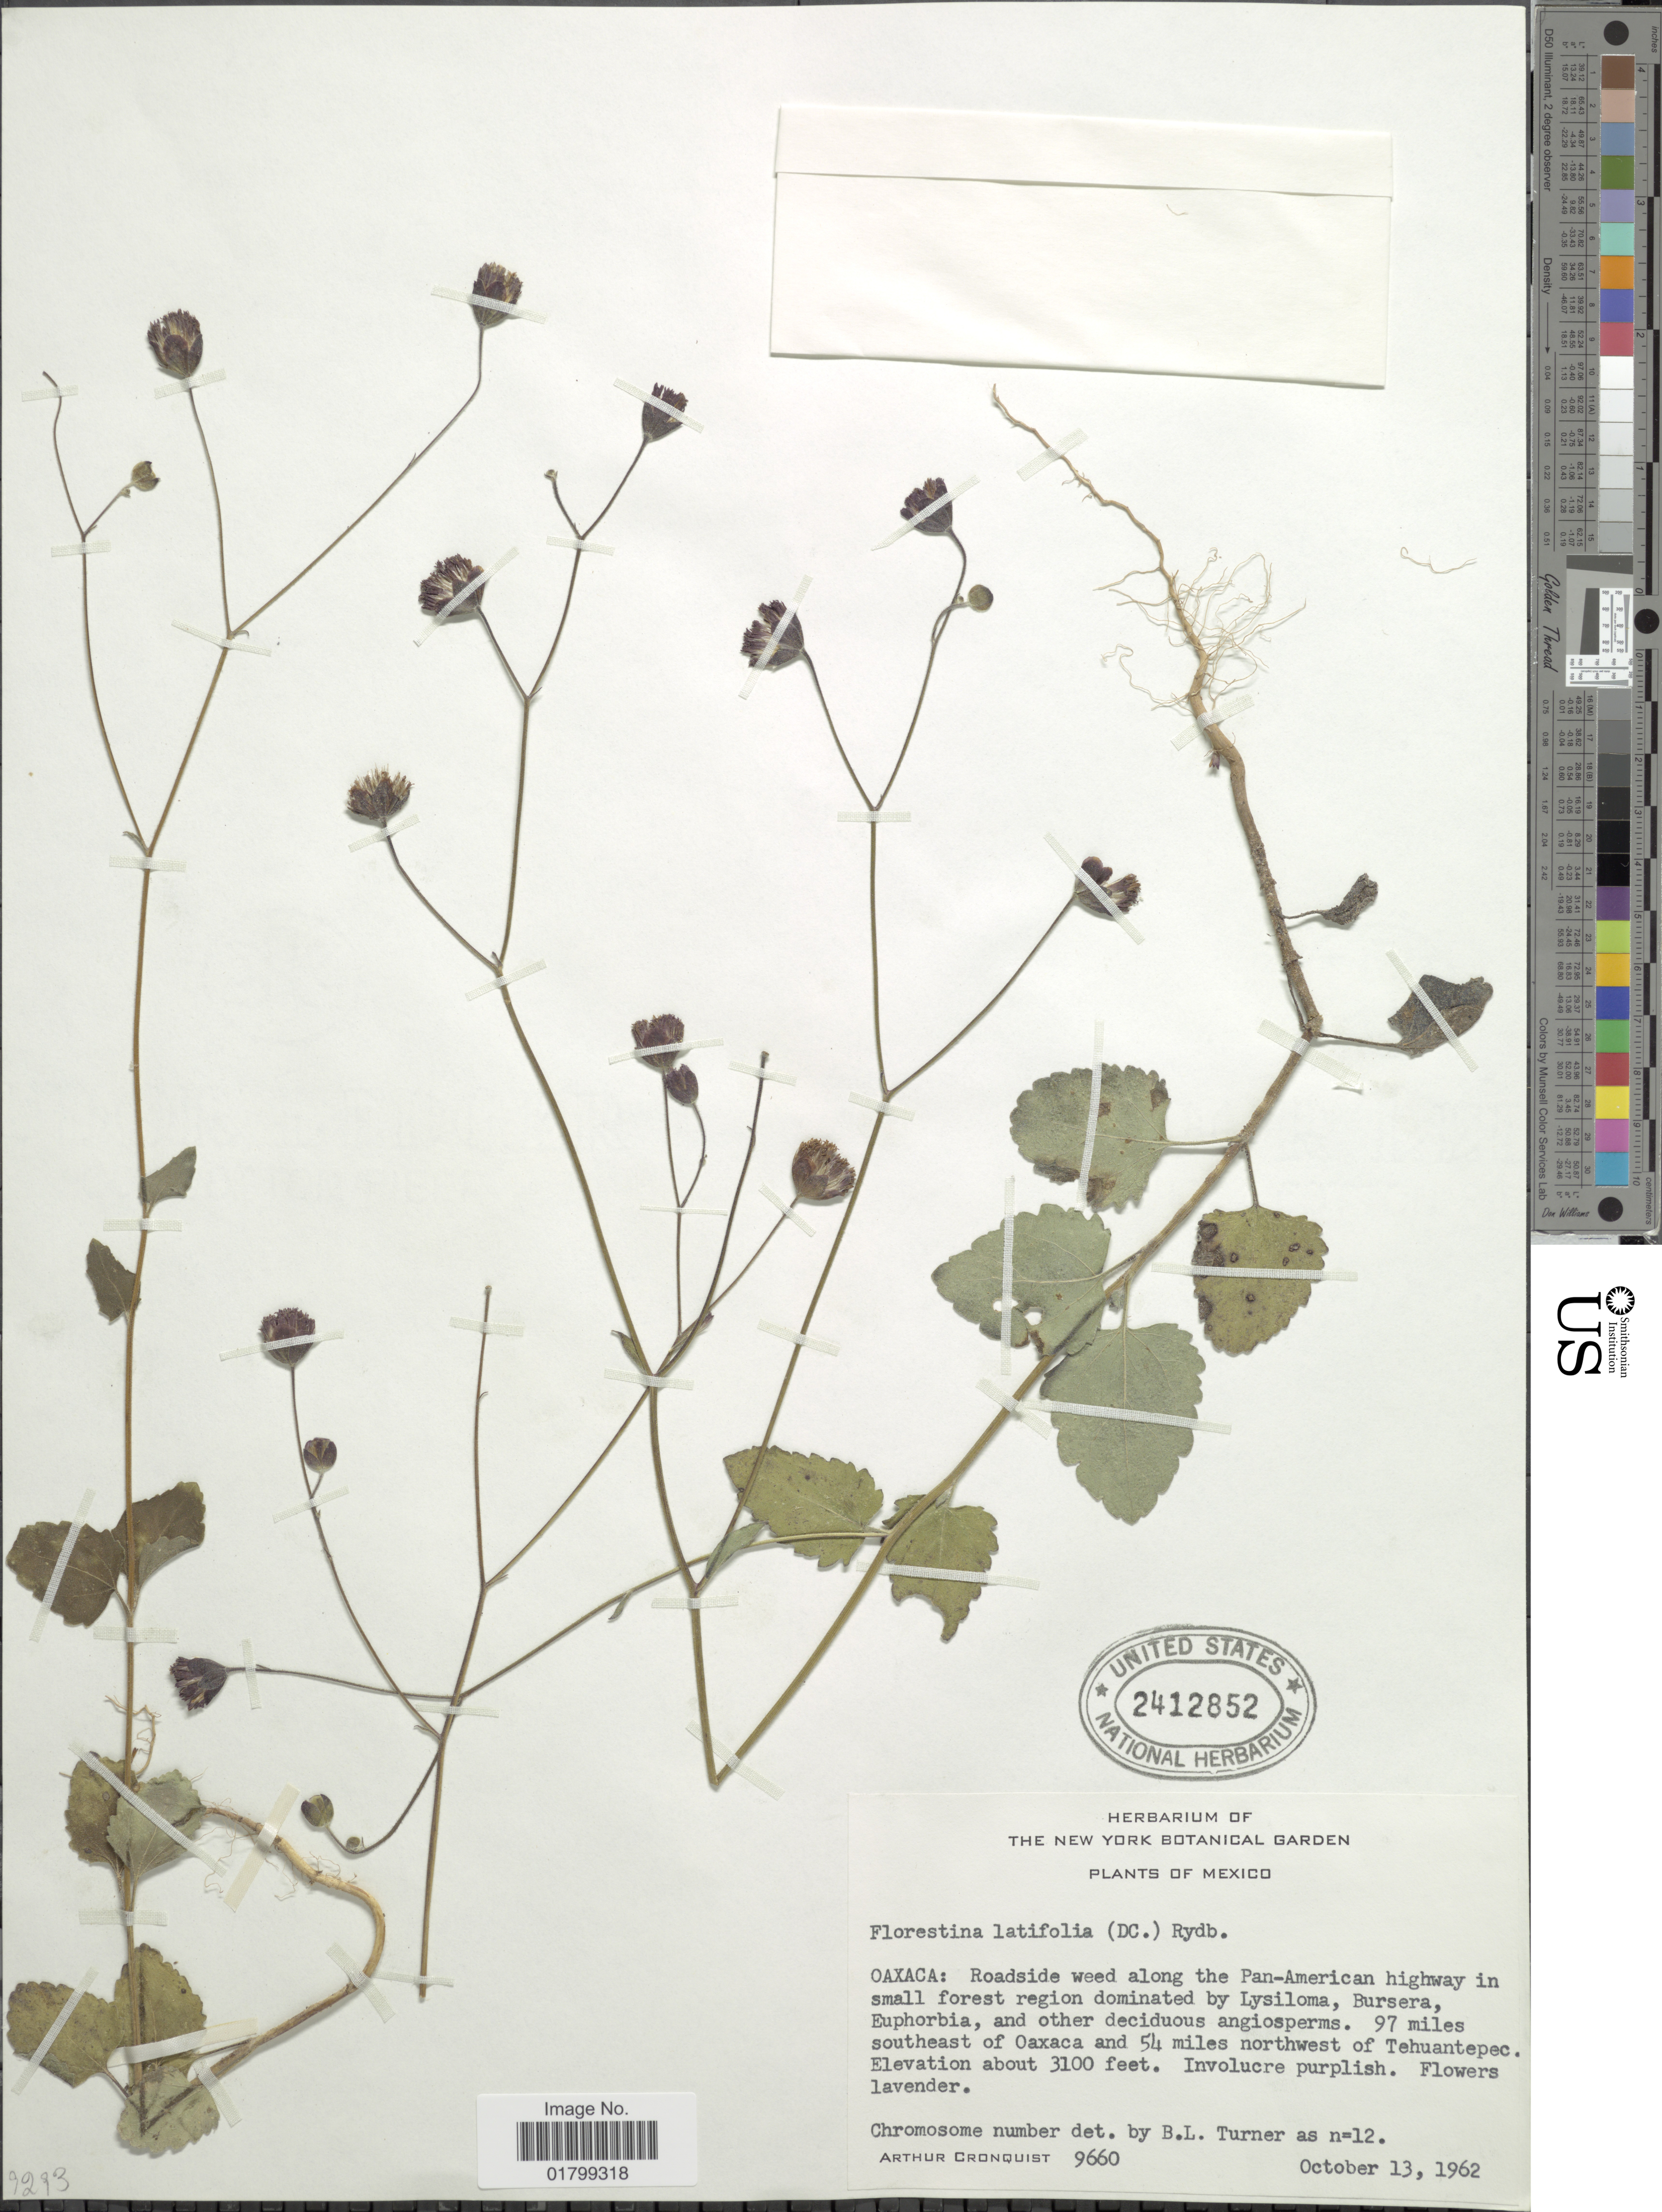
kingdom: Plantae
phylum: Tracheophyta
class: Magnoliopsida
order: Asterales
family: Asteraceae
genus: Florestina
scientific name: Florestina latifolia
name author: (DC.) Rydb.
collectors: A. J. Cronquist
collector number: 9660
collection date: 1962-10-13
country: Mexico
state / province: Oaxaca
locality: Roadside weed along the Pan-American highway in small forest region. 97 miles southeast of Oaxaca and 54 miles northwest of Tehuantepec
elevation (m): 945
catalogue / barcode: US 2412852